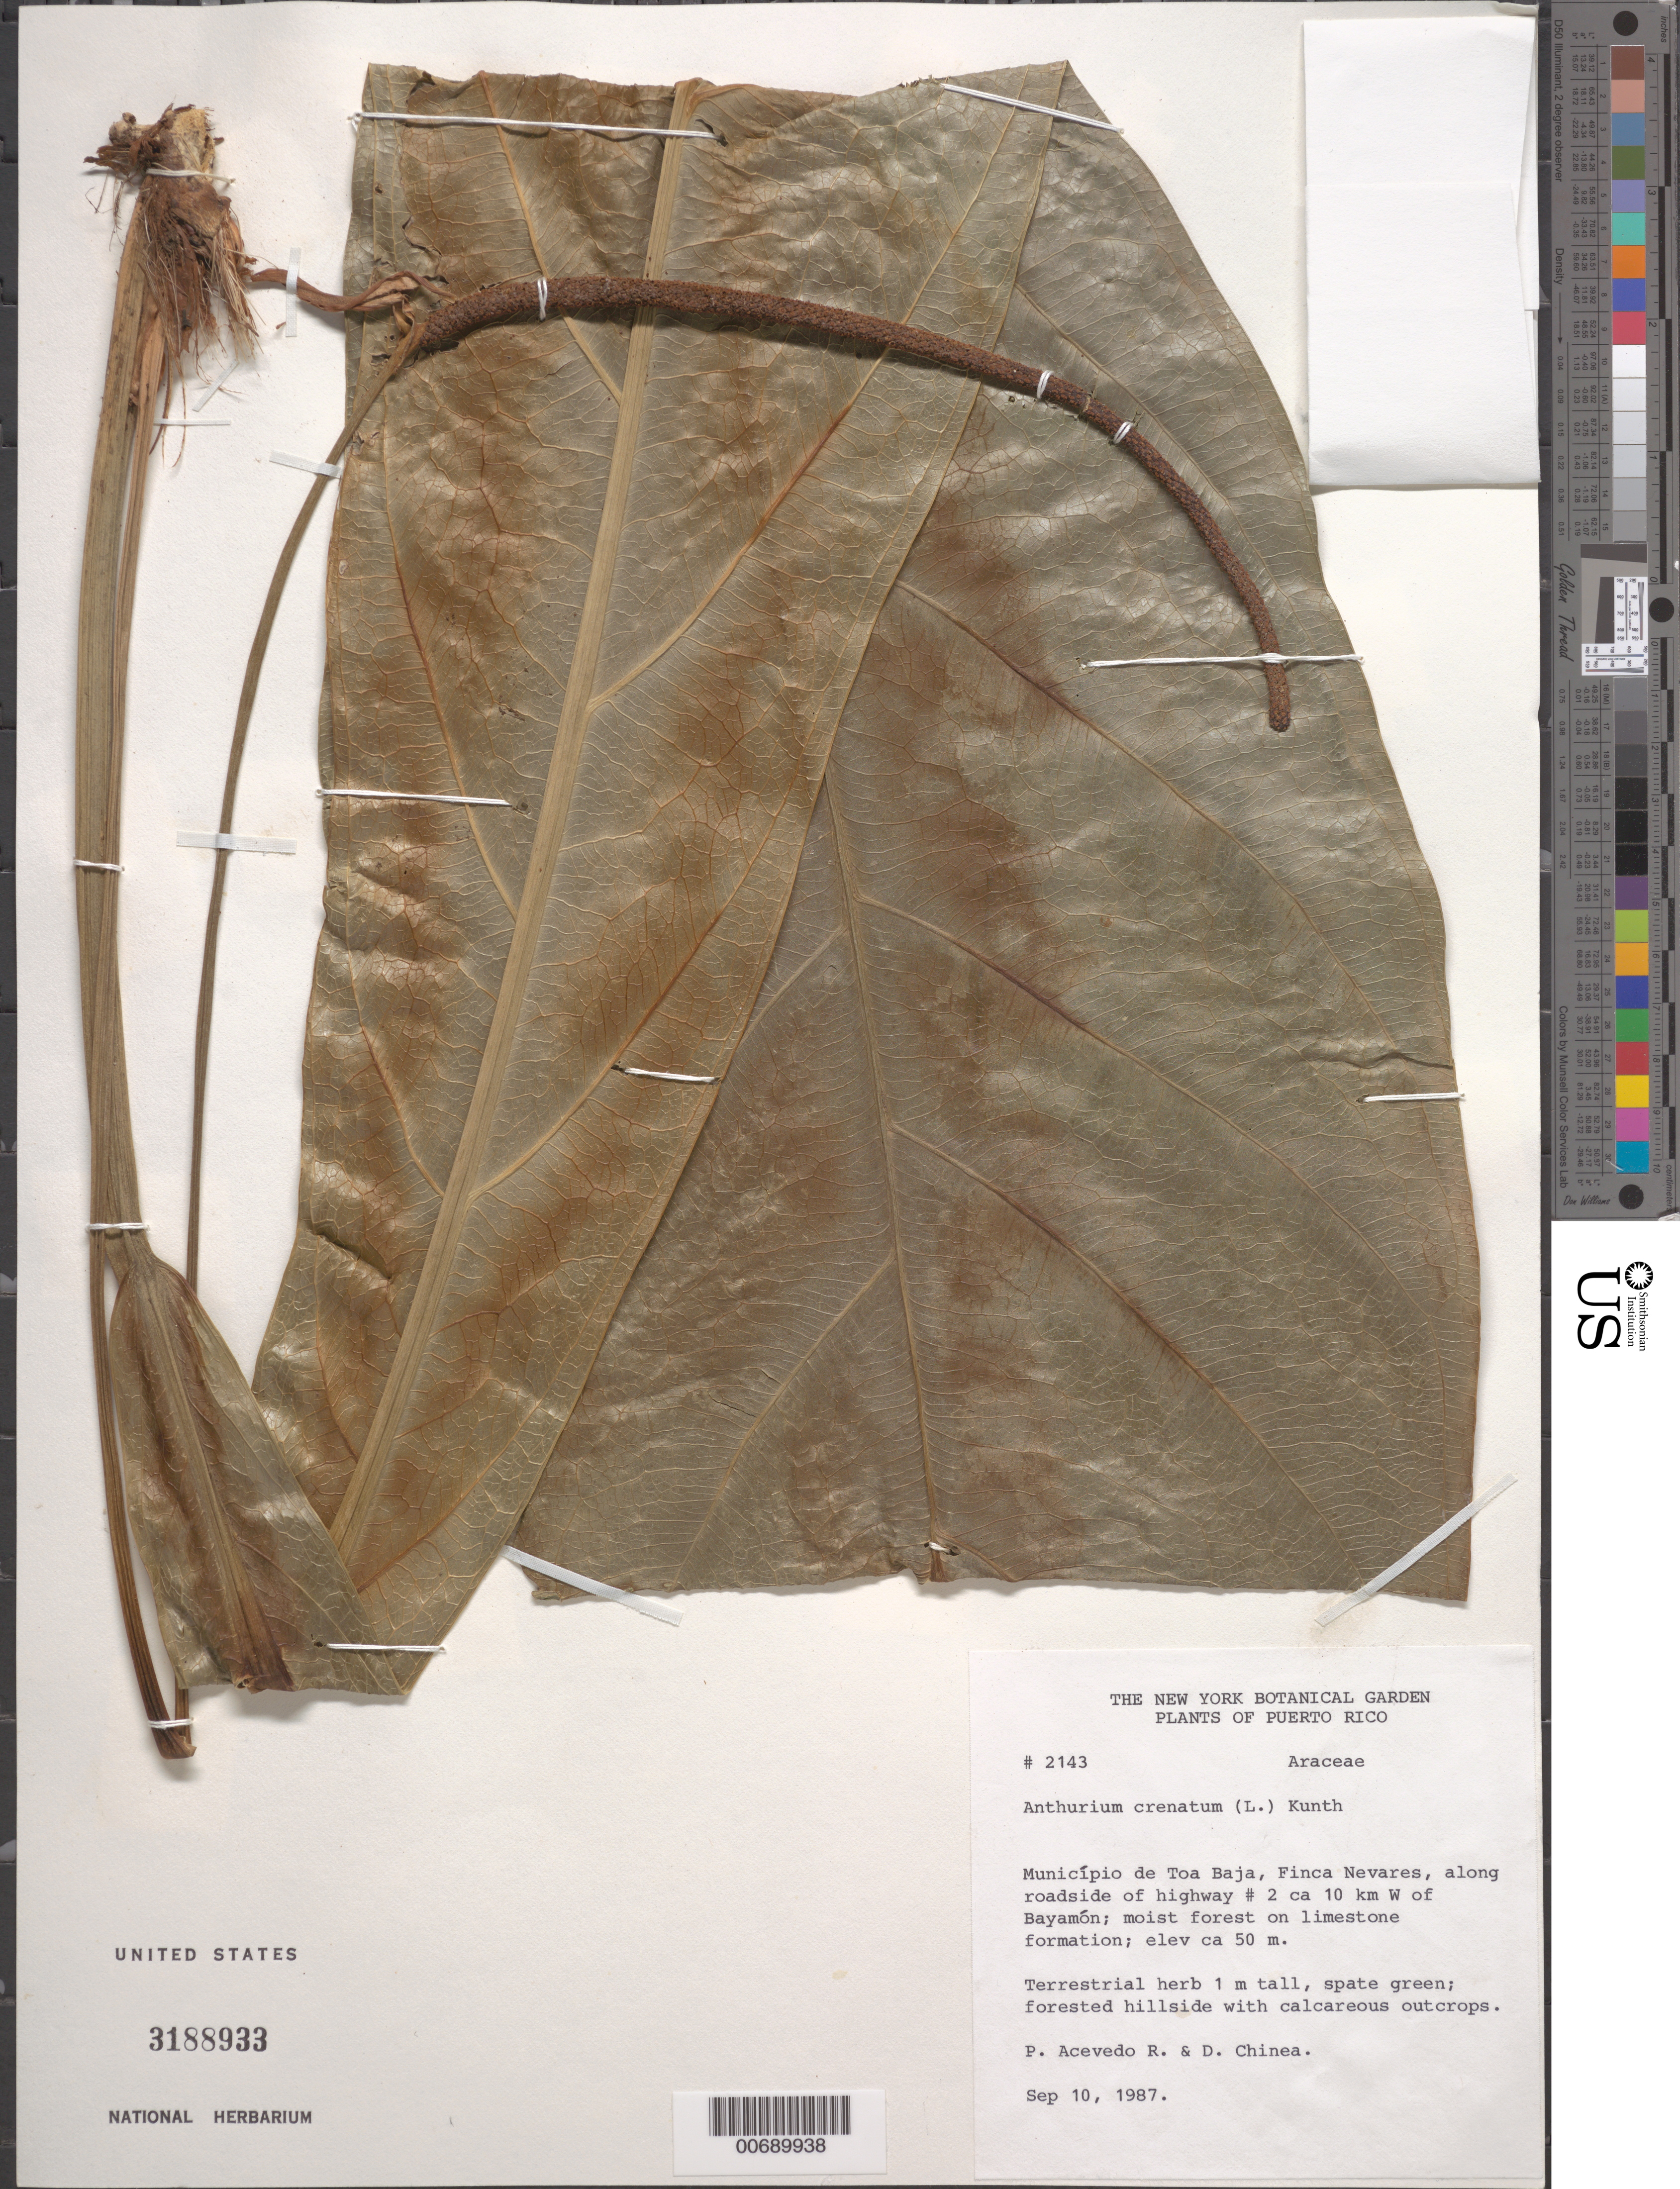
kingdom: Plantae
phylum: Tracheophyta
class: Liliopsida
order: Alismatales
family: Araceae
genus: Anthurium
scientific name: Anthurium crenatum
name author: (L.) Kunth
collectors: P. Acevedo-Rodr. & D. Chinea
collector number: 2143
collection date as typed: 10 Sep 1987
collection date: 1987-09-10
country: Puerto Rico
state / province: Toa Baja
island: Puerto Rico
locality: Toa Baja, Finca Nevares al lado de Carretera #2, in salida de Bajamon hacia Dorado.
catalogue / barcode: US 3188933